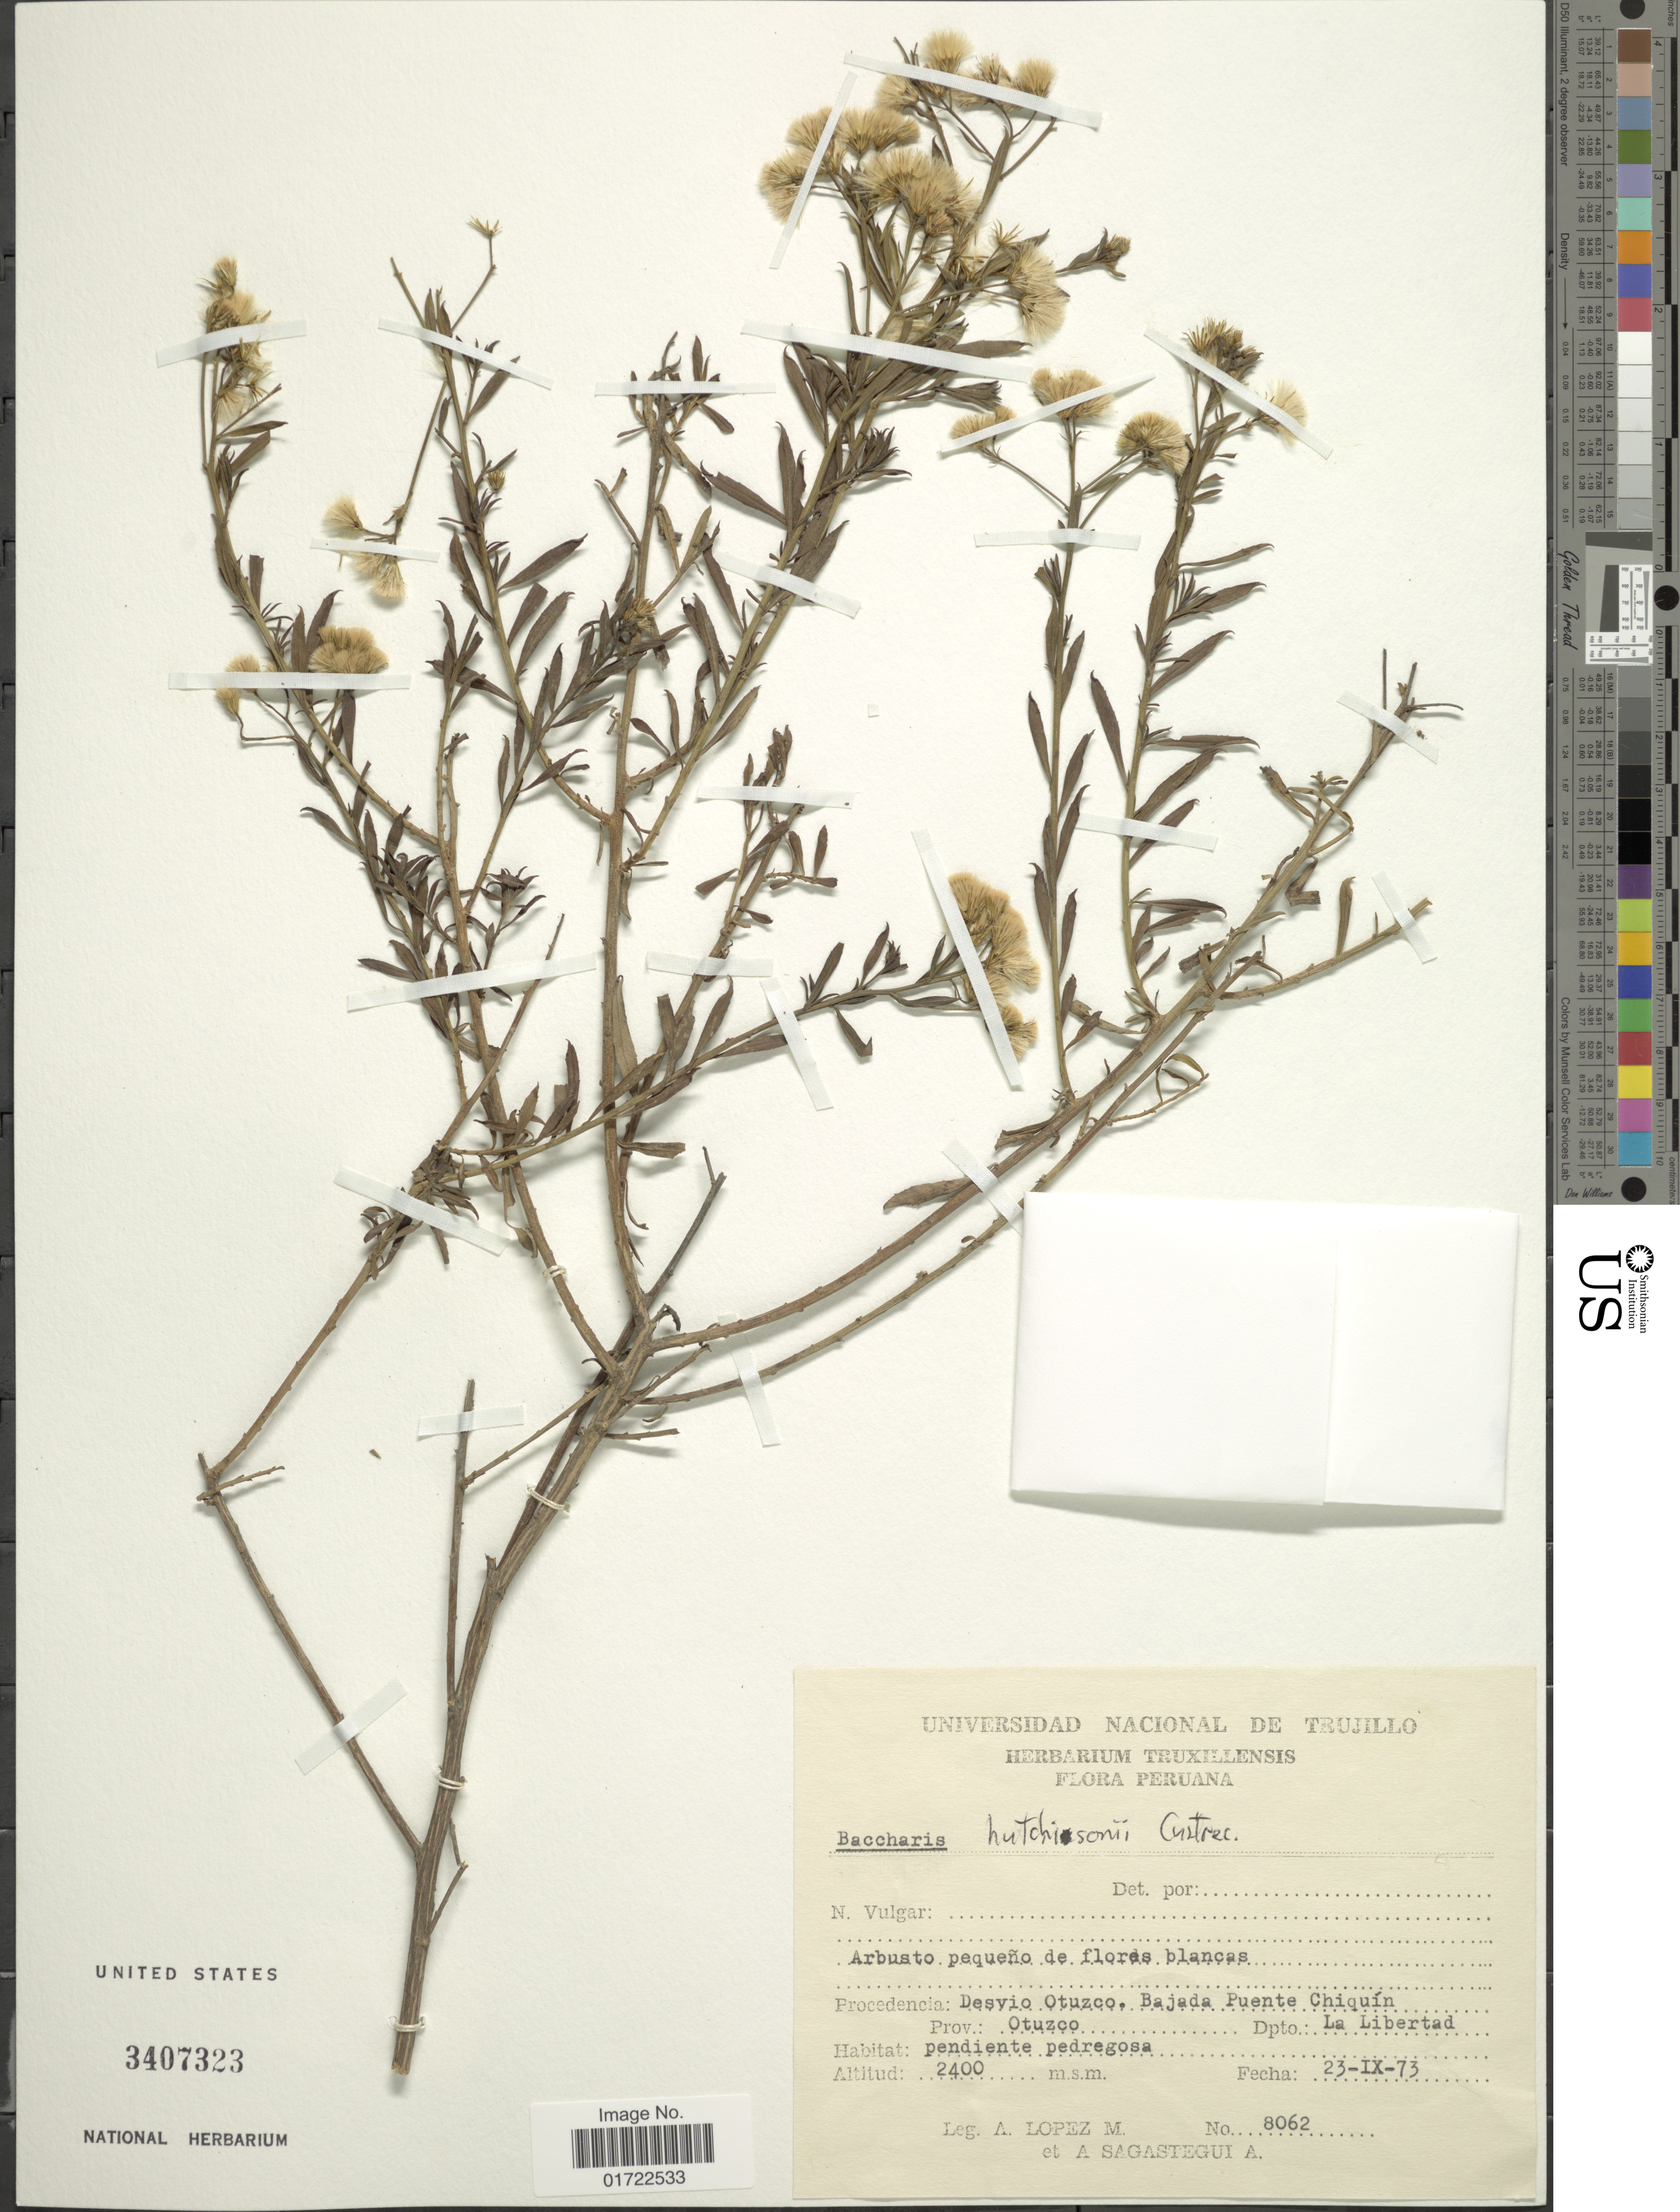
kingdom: Plantae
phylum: Tracheophyta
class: Magnoliopsida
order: Asterales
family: Asteraceae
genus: Baccharis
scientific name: Baccharis gnidiifolia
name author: Kunth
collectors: A. López M. & A. Sagástegui A.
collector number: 8062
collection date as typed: Transcribed d/m/y: 23/9/73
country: Peru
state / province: La Libertad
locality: Procedencia: Desvio Otuzco, Bajada Puente Chiquin, Prov. Otuzco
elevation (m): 2400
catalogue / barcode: US 3407323